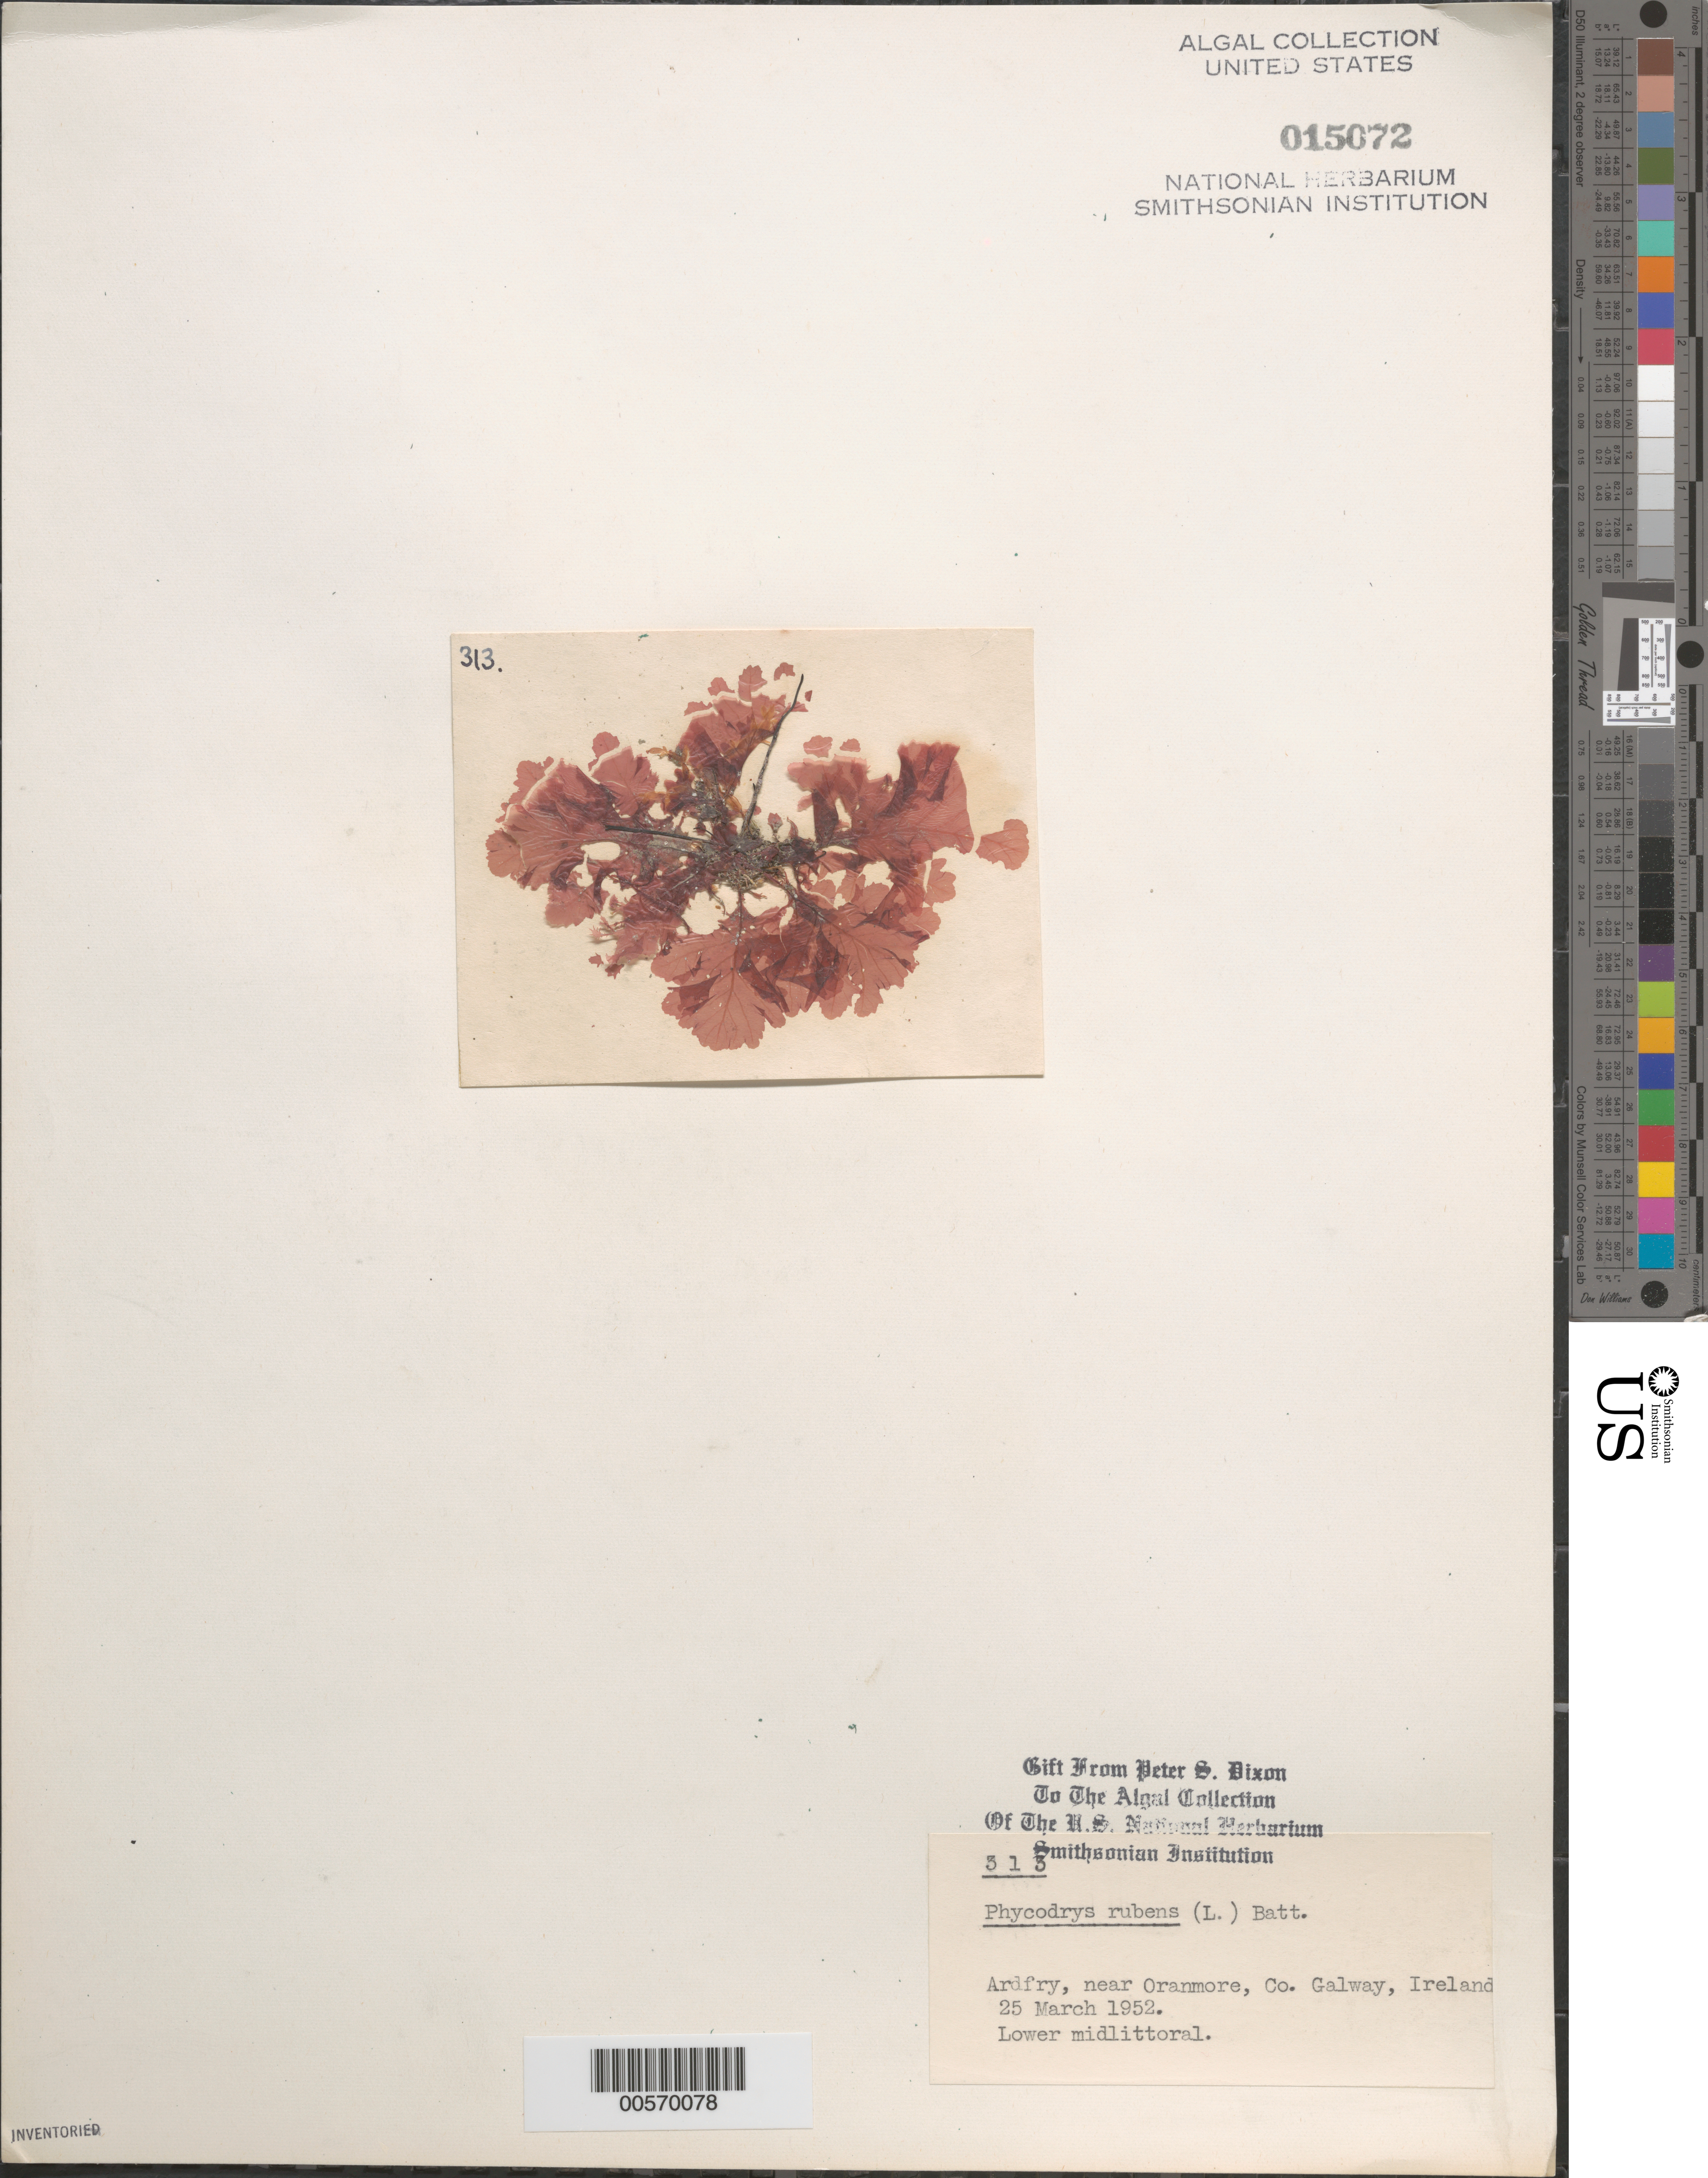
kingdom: Plantae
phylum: Rhodophyta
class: Florideophyceae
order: Ceramiales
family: Delesseriaceae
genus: Phycodrys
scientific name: Phycodrys rubens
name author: (L.) Batters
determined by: Dixon, P. S.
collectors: P. S. Dixon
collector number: PSD 313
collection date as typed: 25 Mar 1952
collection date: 1952-03-25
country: Ireland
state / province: Connaught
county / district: Galway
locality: Ardfry, near Oranmore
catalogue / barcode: US 15072